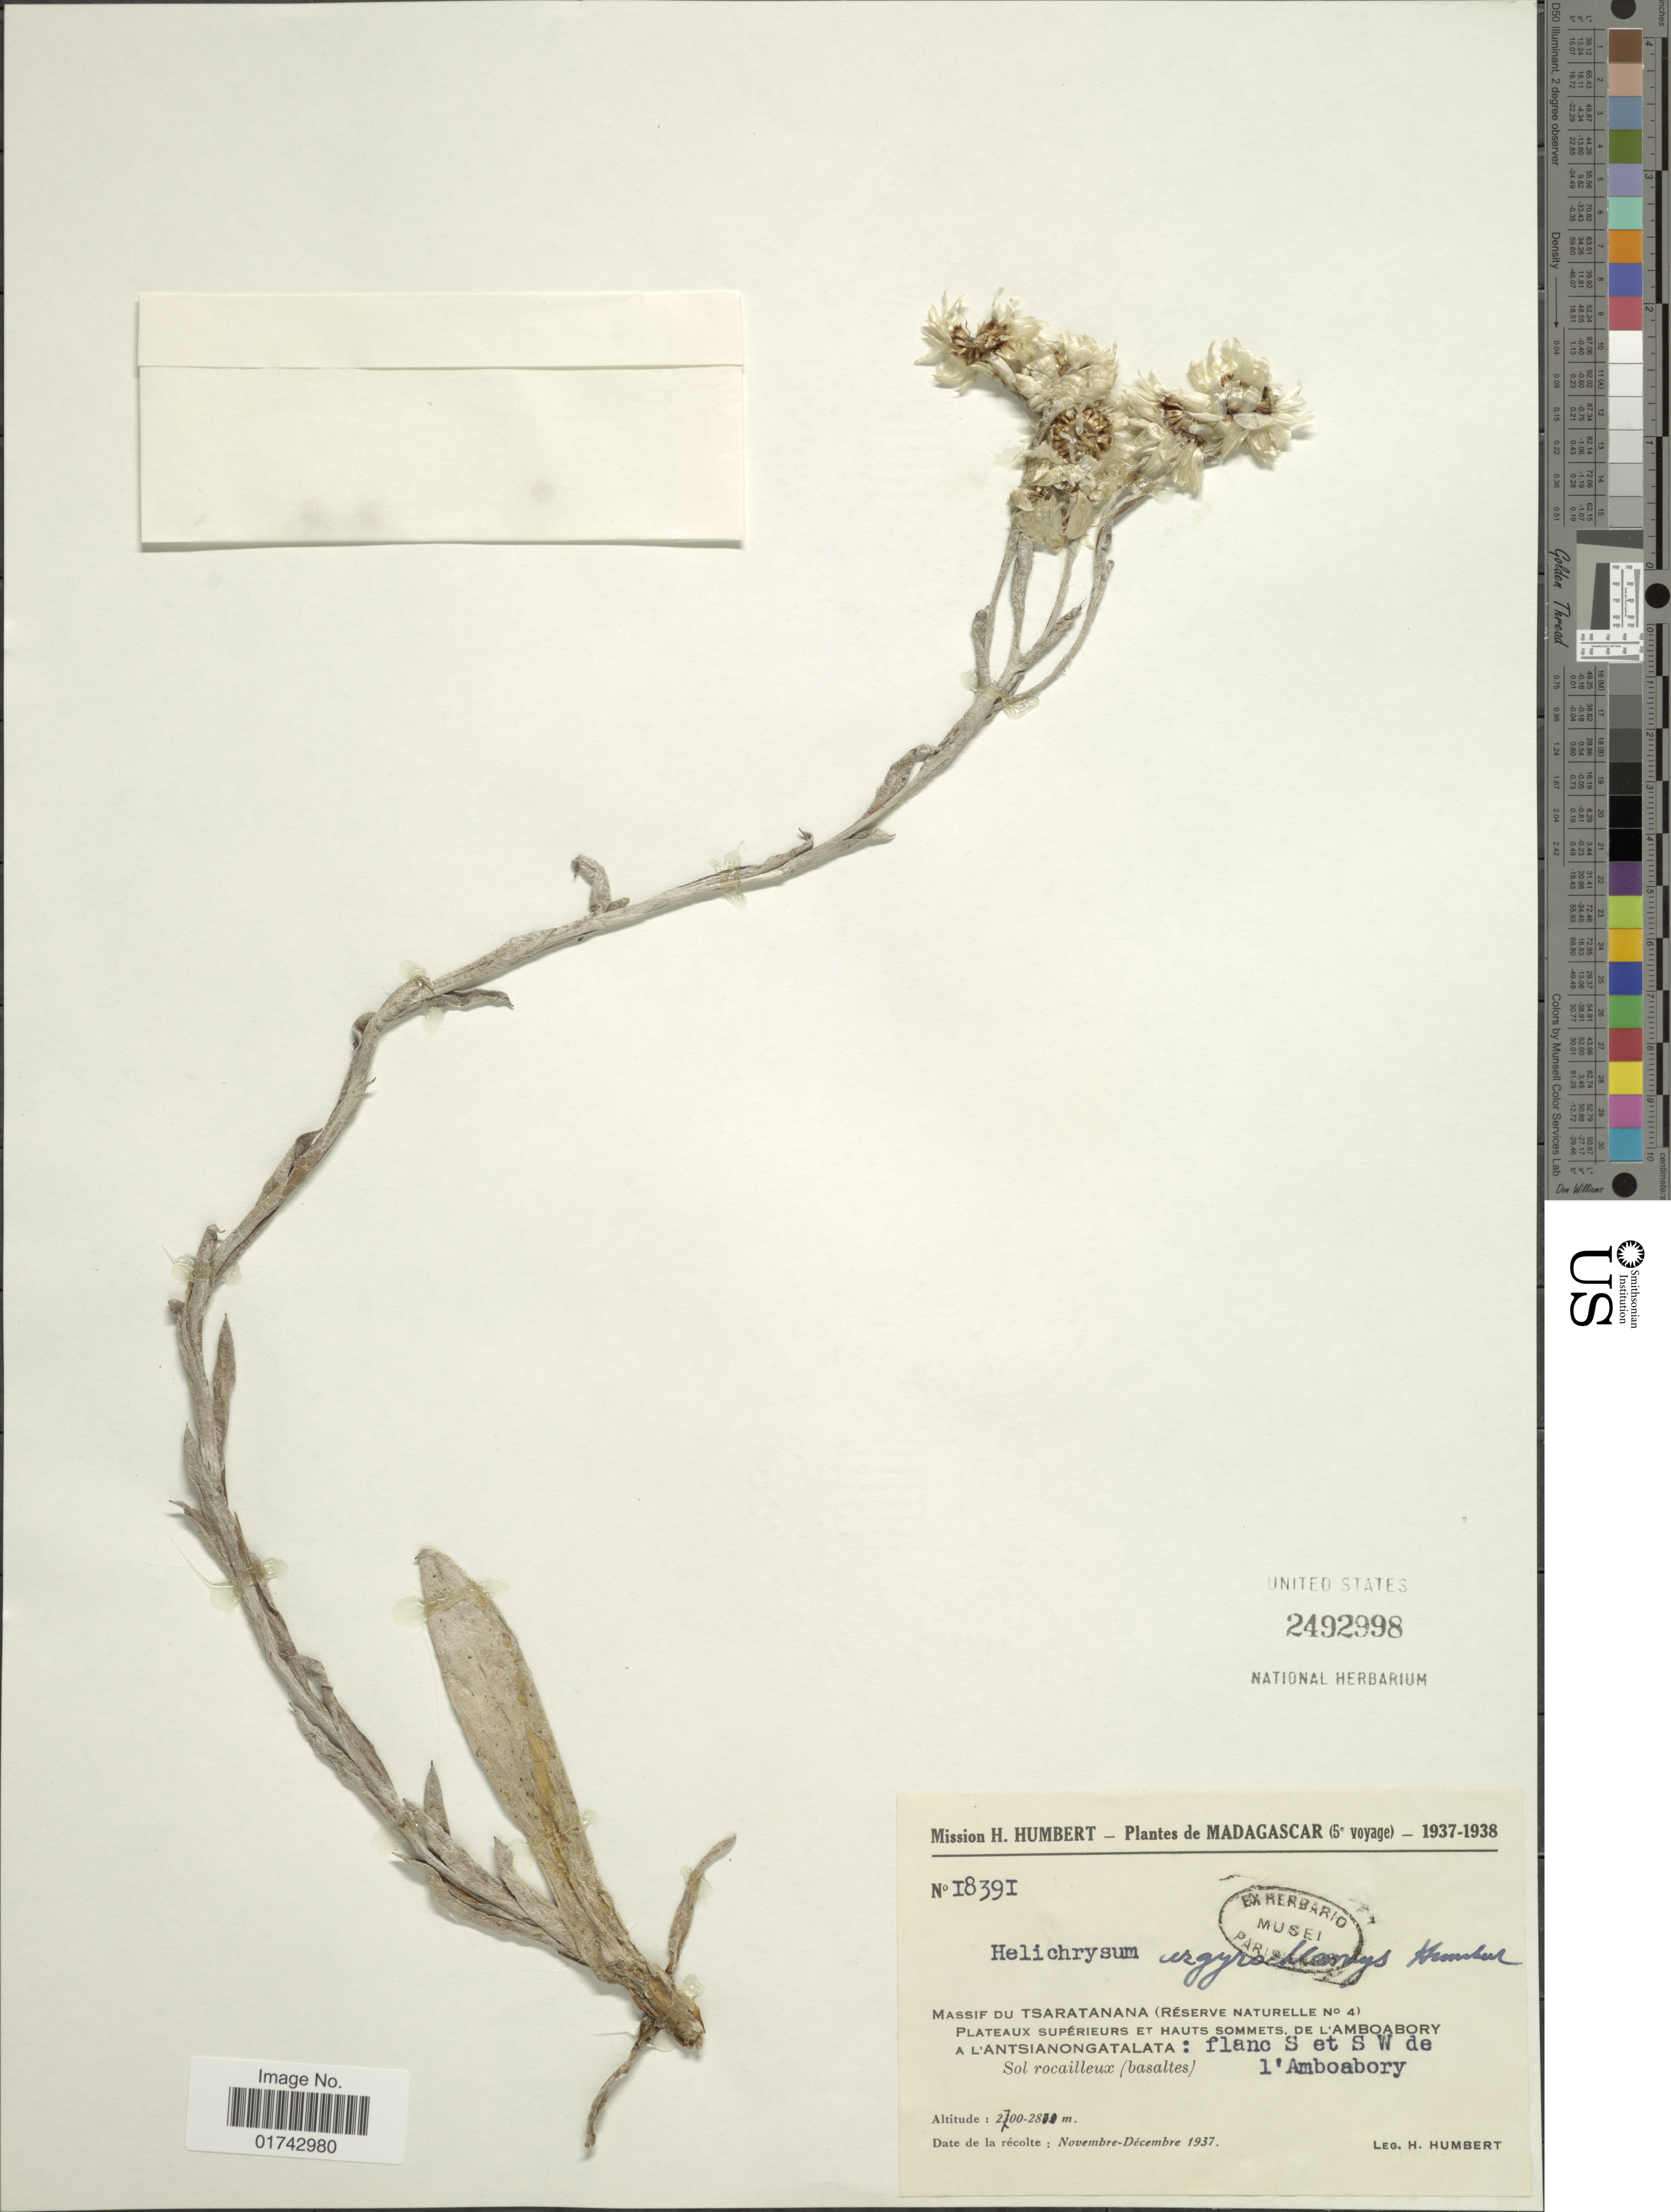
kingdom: Plantae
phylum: Tracheophyta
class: Magnoliopsida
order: Asterales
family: Asteraceae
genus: Helichrysum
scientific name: Helichrysum ergyrochlamys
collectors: H. Humbert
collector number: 18391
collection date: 1937-11/1937-12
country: Madagascar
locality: Massif du Tsaratanana (Reserve Naturelle No. 4), Plateauc Superieurs et Hauts Sommets, De L'Amboabory a L' Antsianonatalata: flanc S et S W de, l' Amboabory, Sol rocailleux (basaltes)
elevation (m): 2700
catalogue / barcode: US 2492998